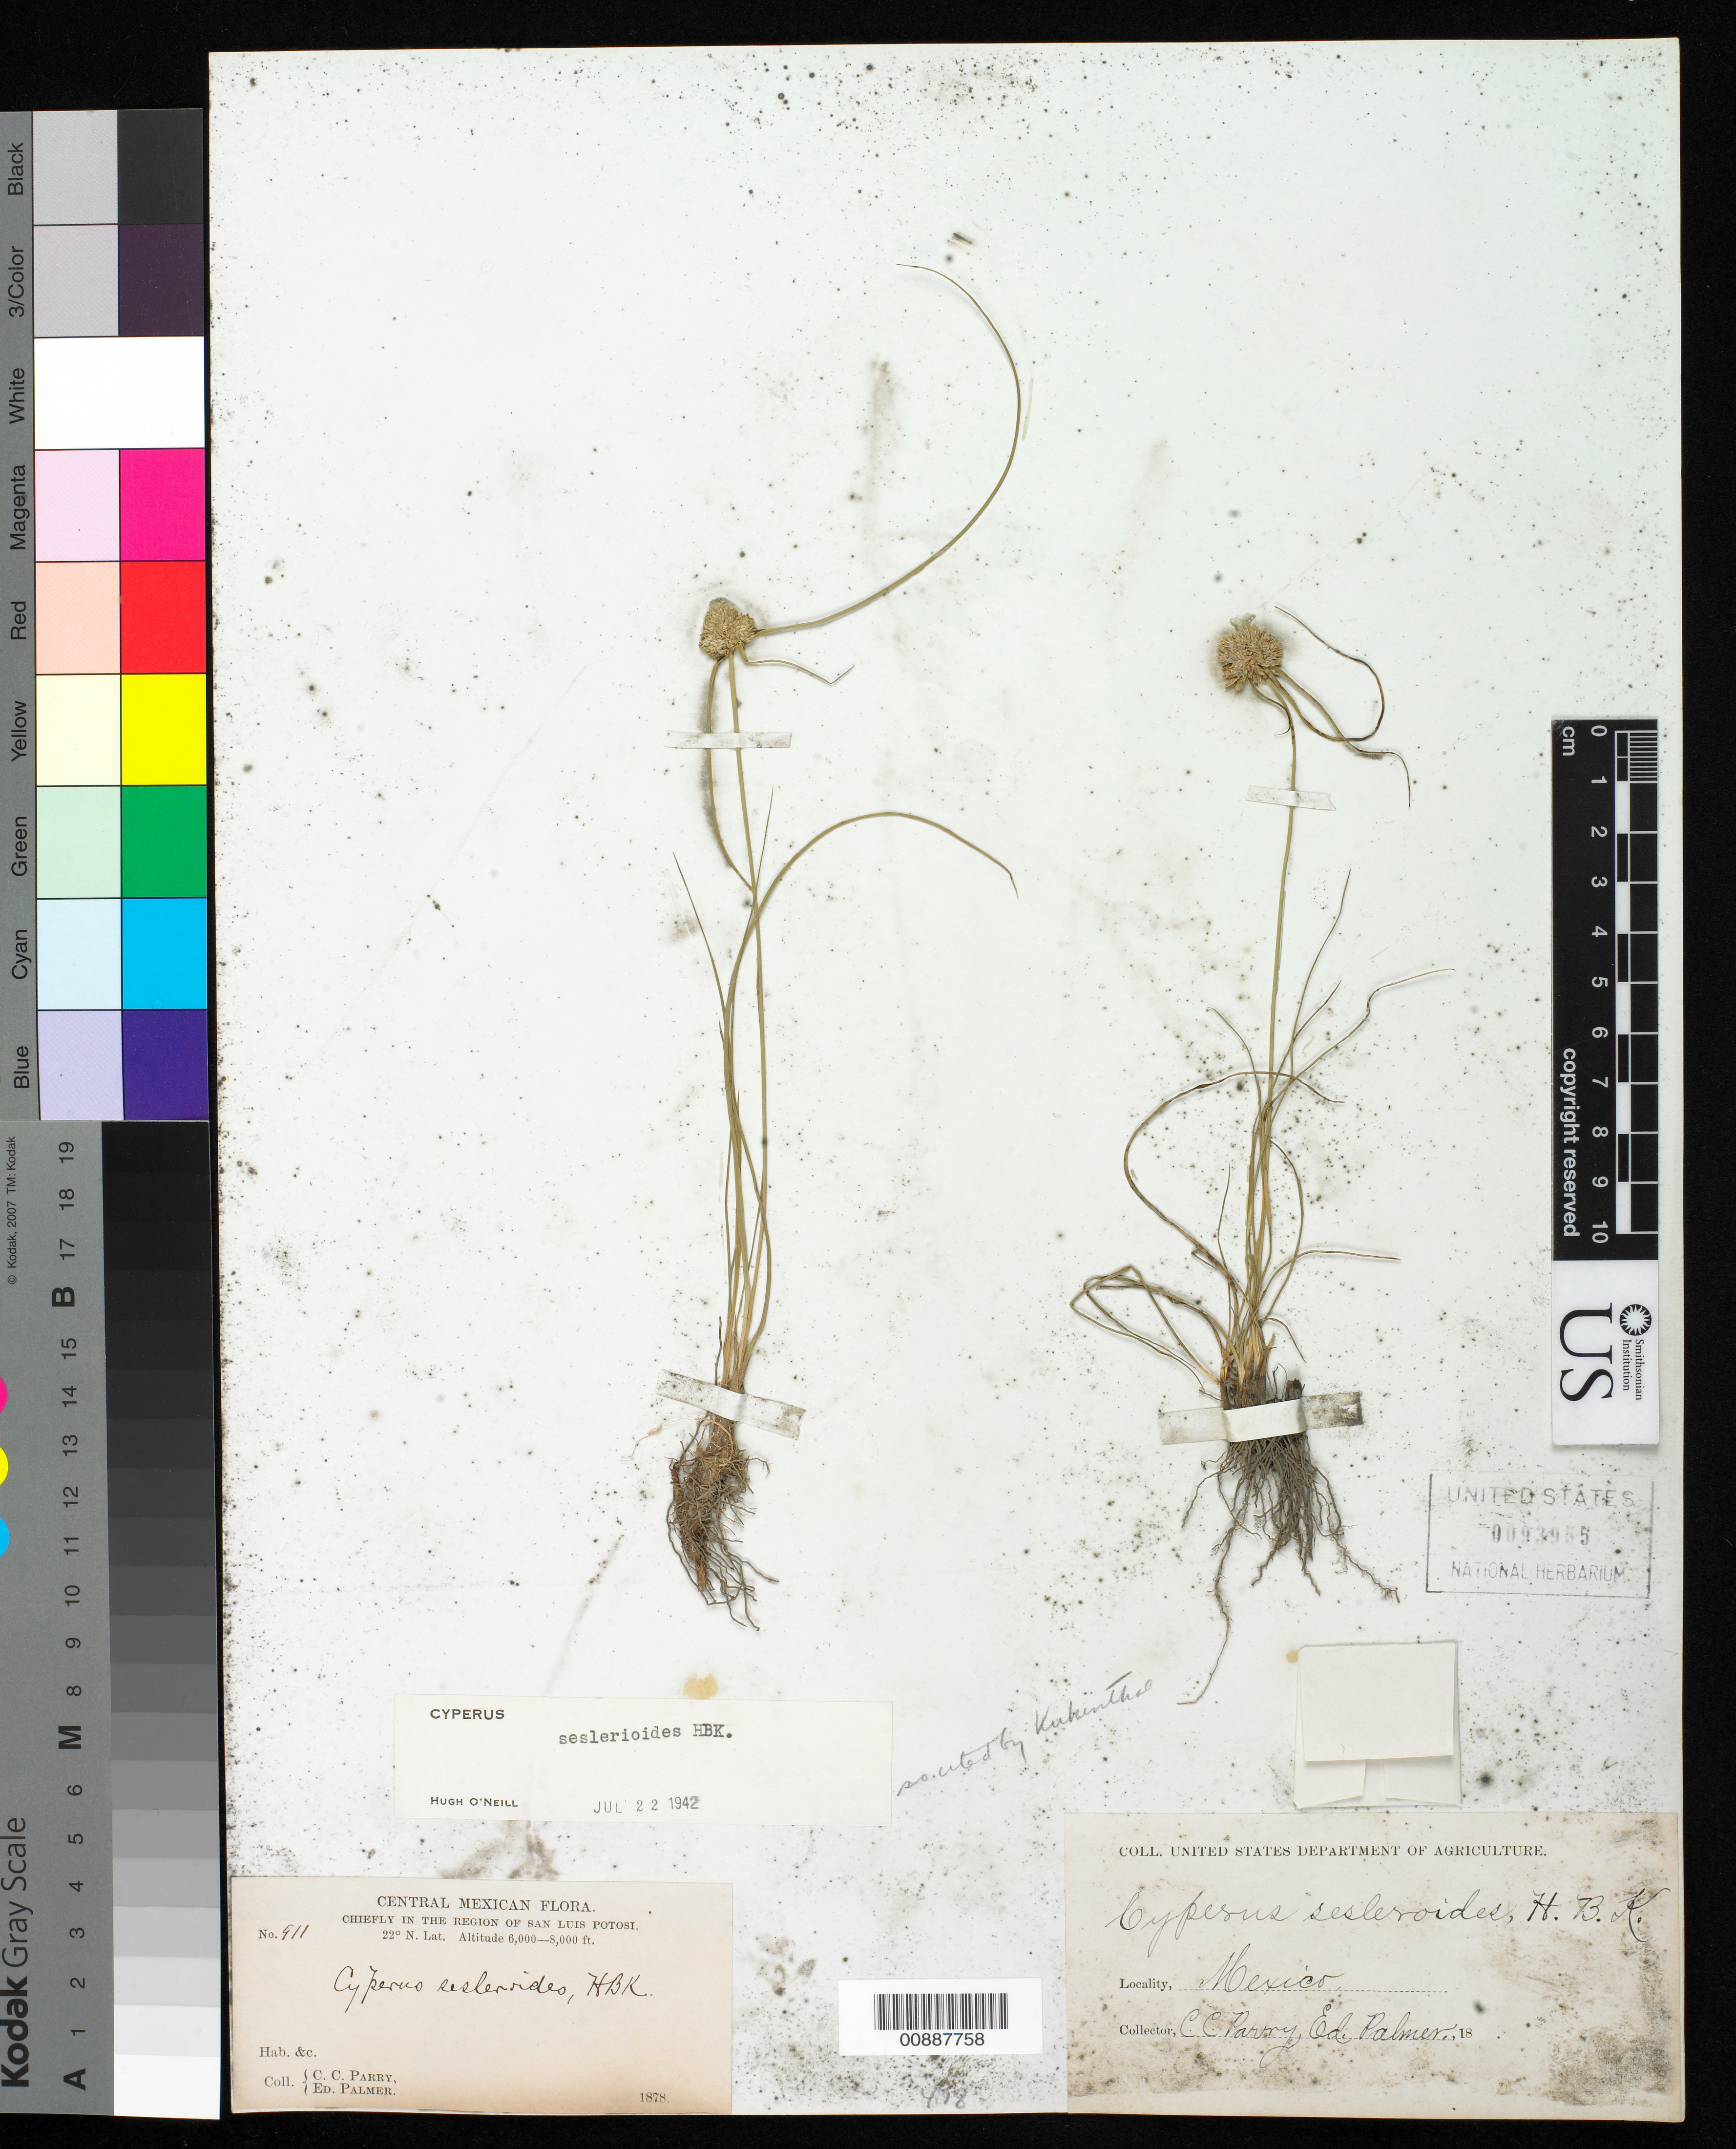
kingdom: Plantae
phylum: Tracheophyta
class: Liliopsida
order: Poales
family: Cyperaceae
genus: Cyperus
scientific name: Cyperus seslerioides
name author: Kunth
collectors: C. C. Parry & E. Palmer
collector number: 911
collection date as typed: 1878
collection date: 1878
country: Mexico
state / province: San Luis Potosí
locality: Chiefly in the region of San Luis Potosí.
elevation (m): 1829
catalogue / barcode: US 93955